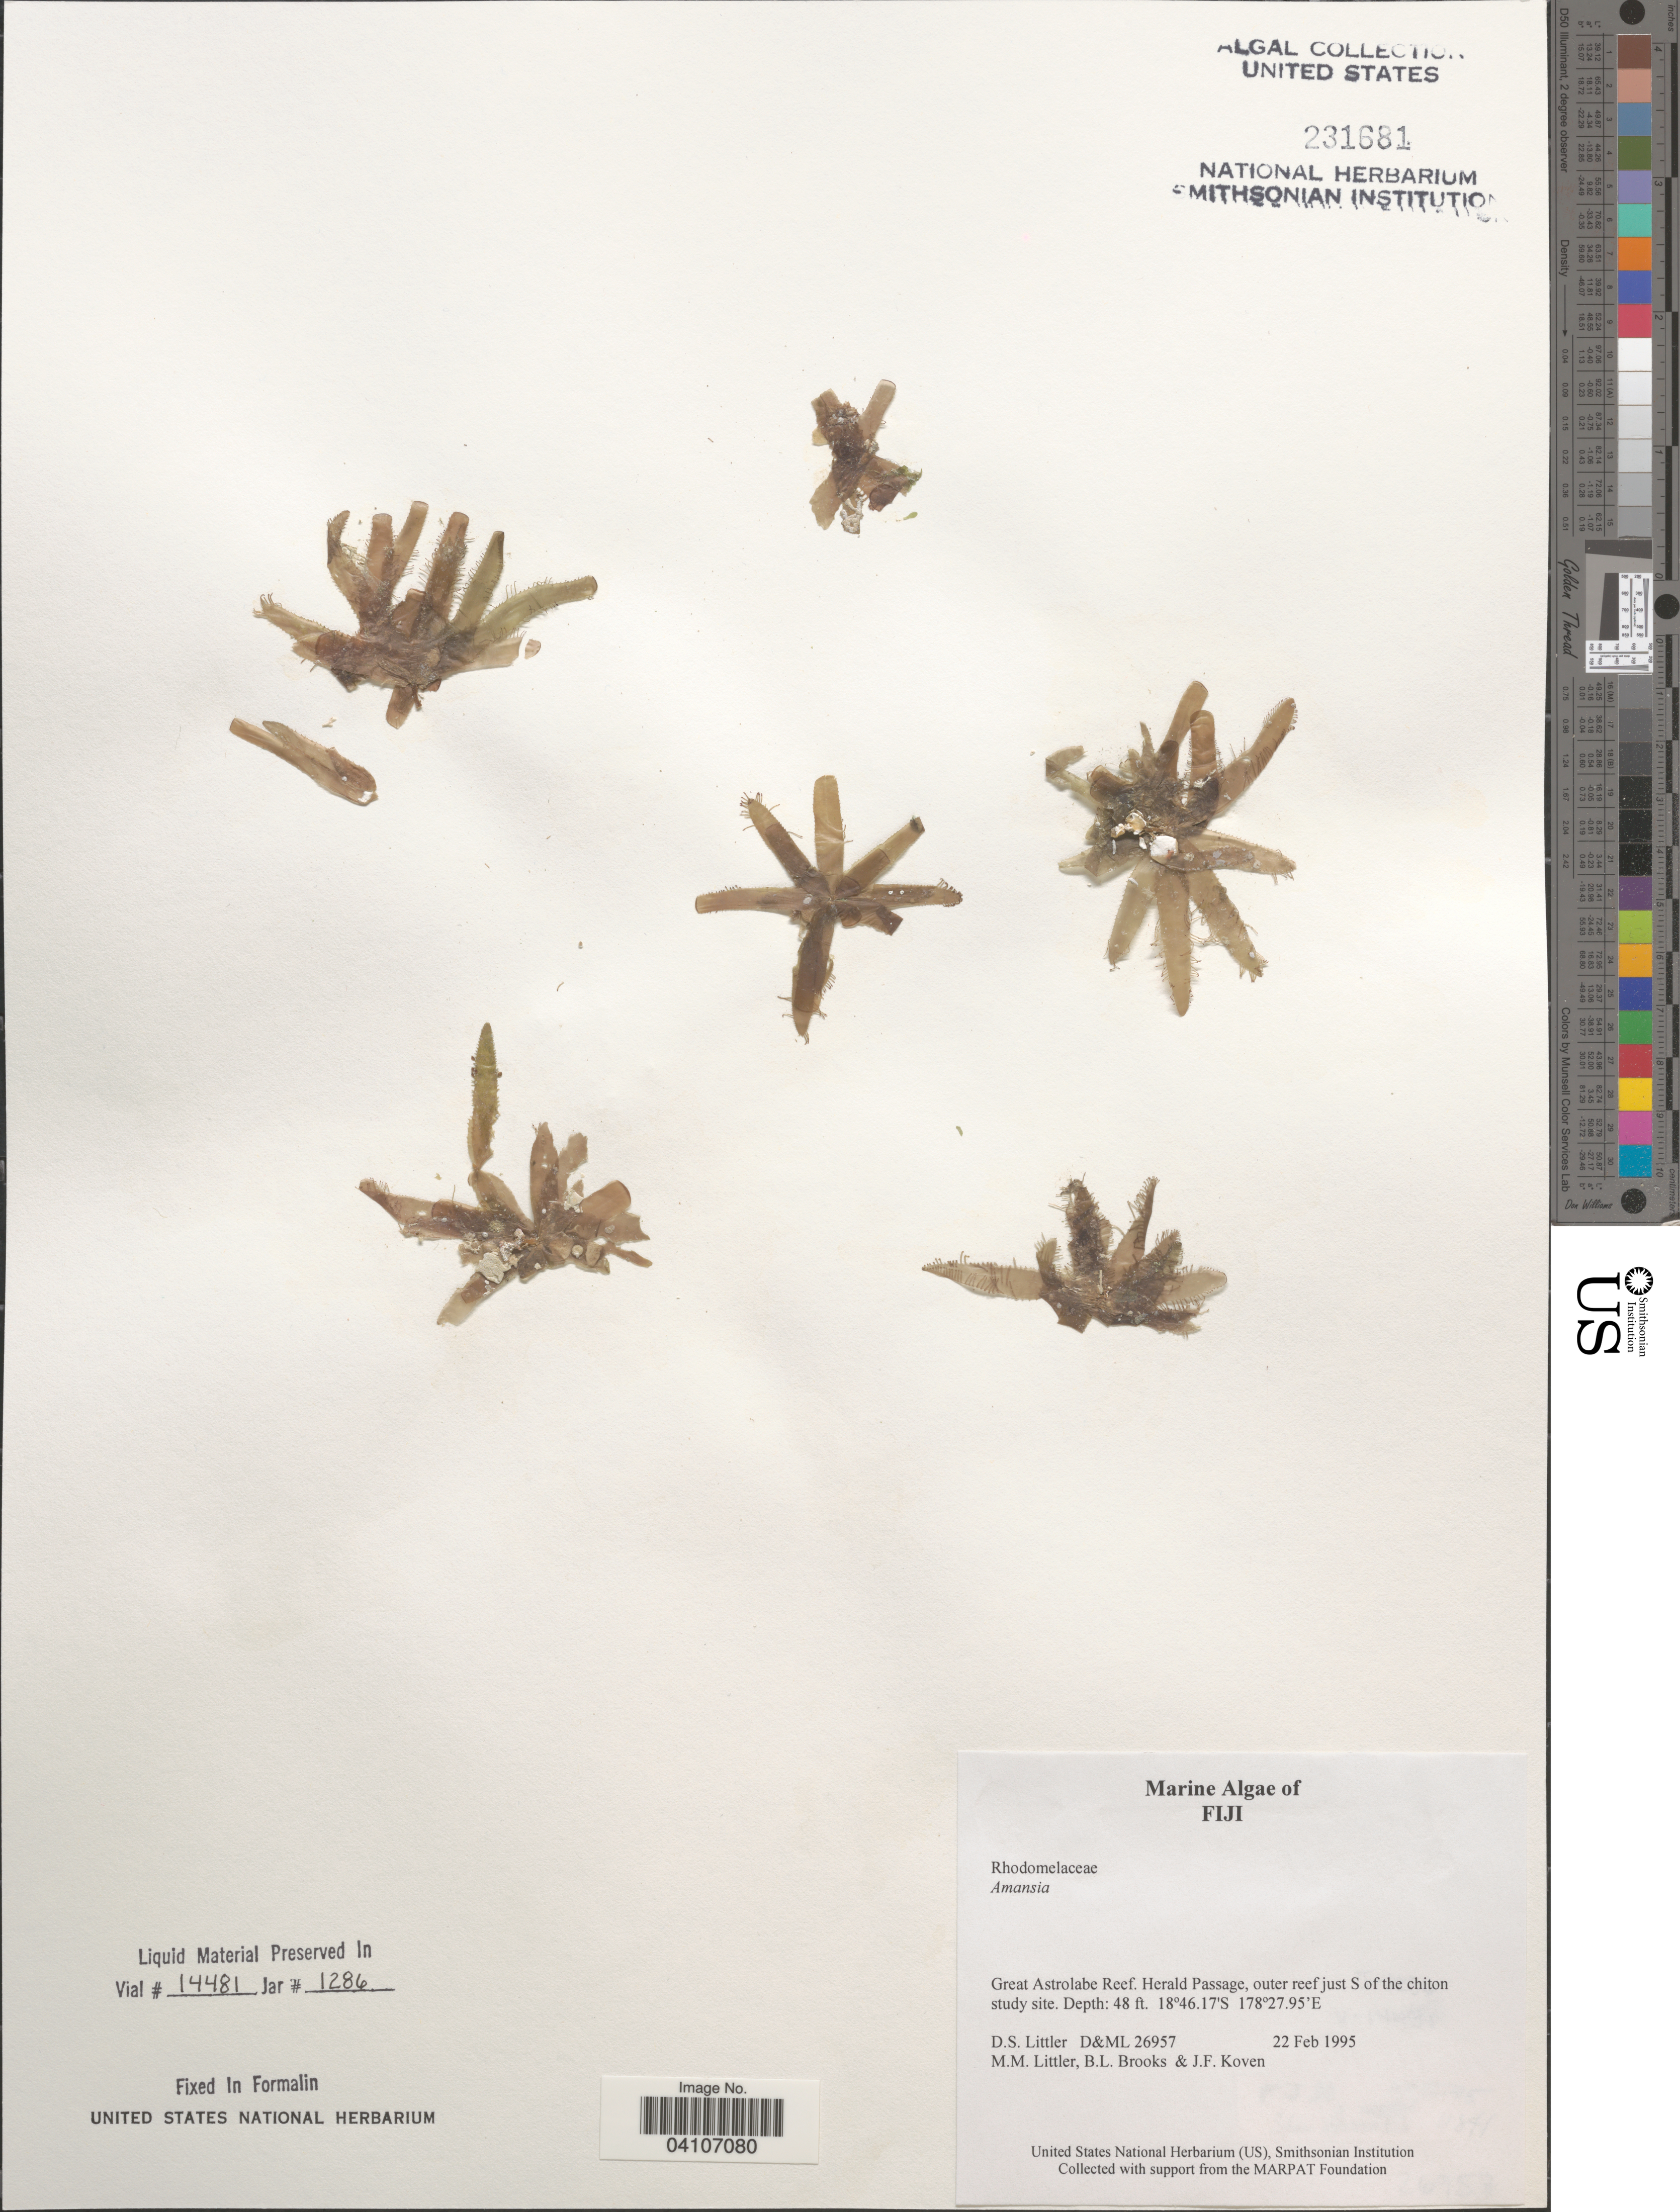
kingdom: Plantae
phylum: Rhodophyta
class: Florideophyceae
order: Ceramiales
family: Rhodomelaceae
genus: Amansia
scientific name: Amansia sp.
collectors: D. S. Littler, B. Brooks & J. Koven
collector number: D&ML26957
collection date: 1995-02-22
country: Fiji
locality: Great Astrolabe Reef. Herald Passage, outer reef just S of the chiton study site.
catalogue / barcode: US 231681